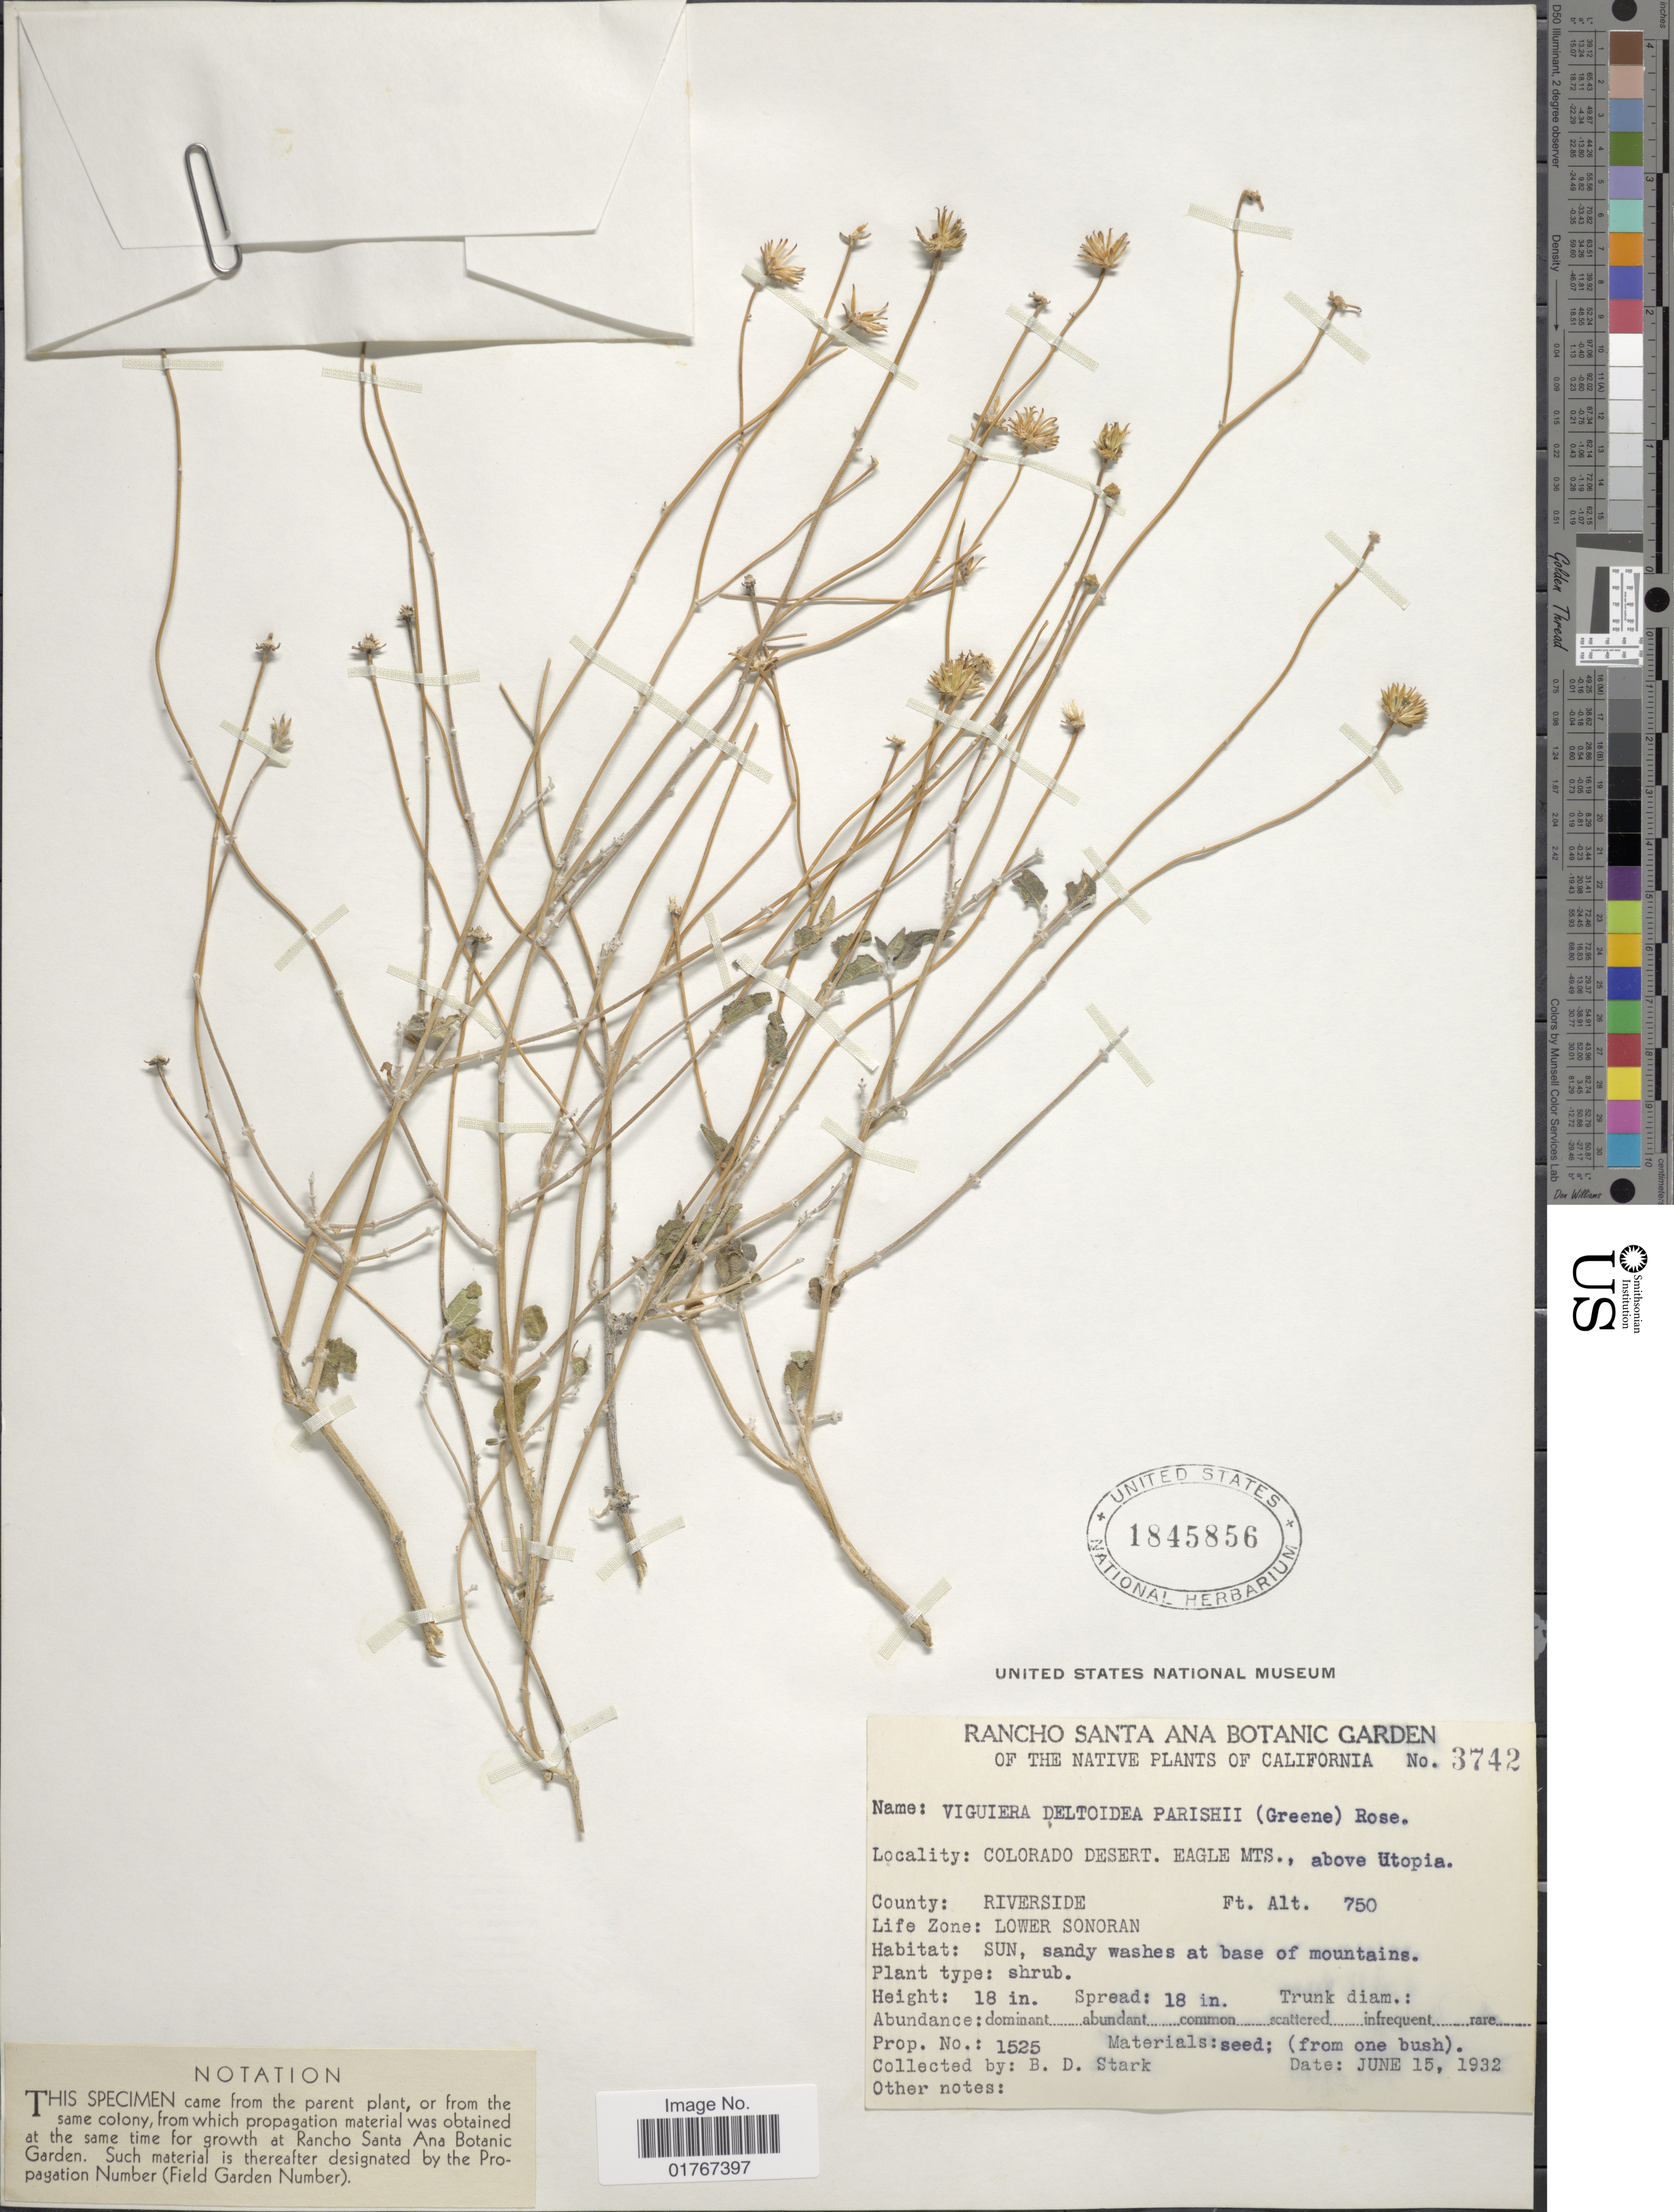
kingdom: Plantae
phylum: Tracheophyta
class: Magnoliopsida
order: Asterales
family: Asteraceae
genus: Viguiera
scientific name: Viguiera deltoidea var. parishii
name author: (Greene) Vasey & Rose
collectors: B. Stark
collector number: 3742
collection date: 1932-06-15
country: United States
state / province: Colorado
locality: The Native Plants of California, Colorado Desert. Eagle Mts., above Utopia, County: Riverside, Life Zone: Lower Sonoran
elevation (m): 229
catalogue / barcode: US 1845856